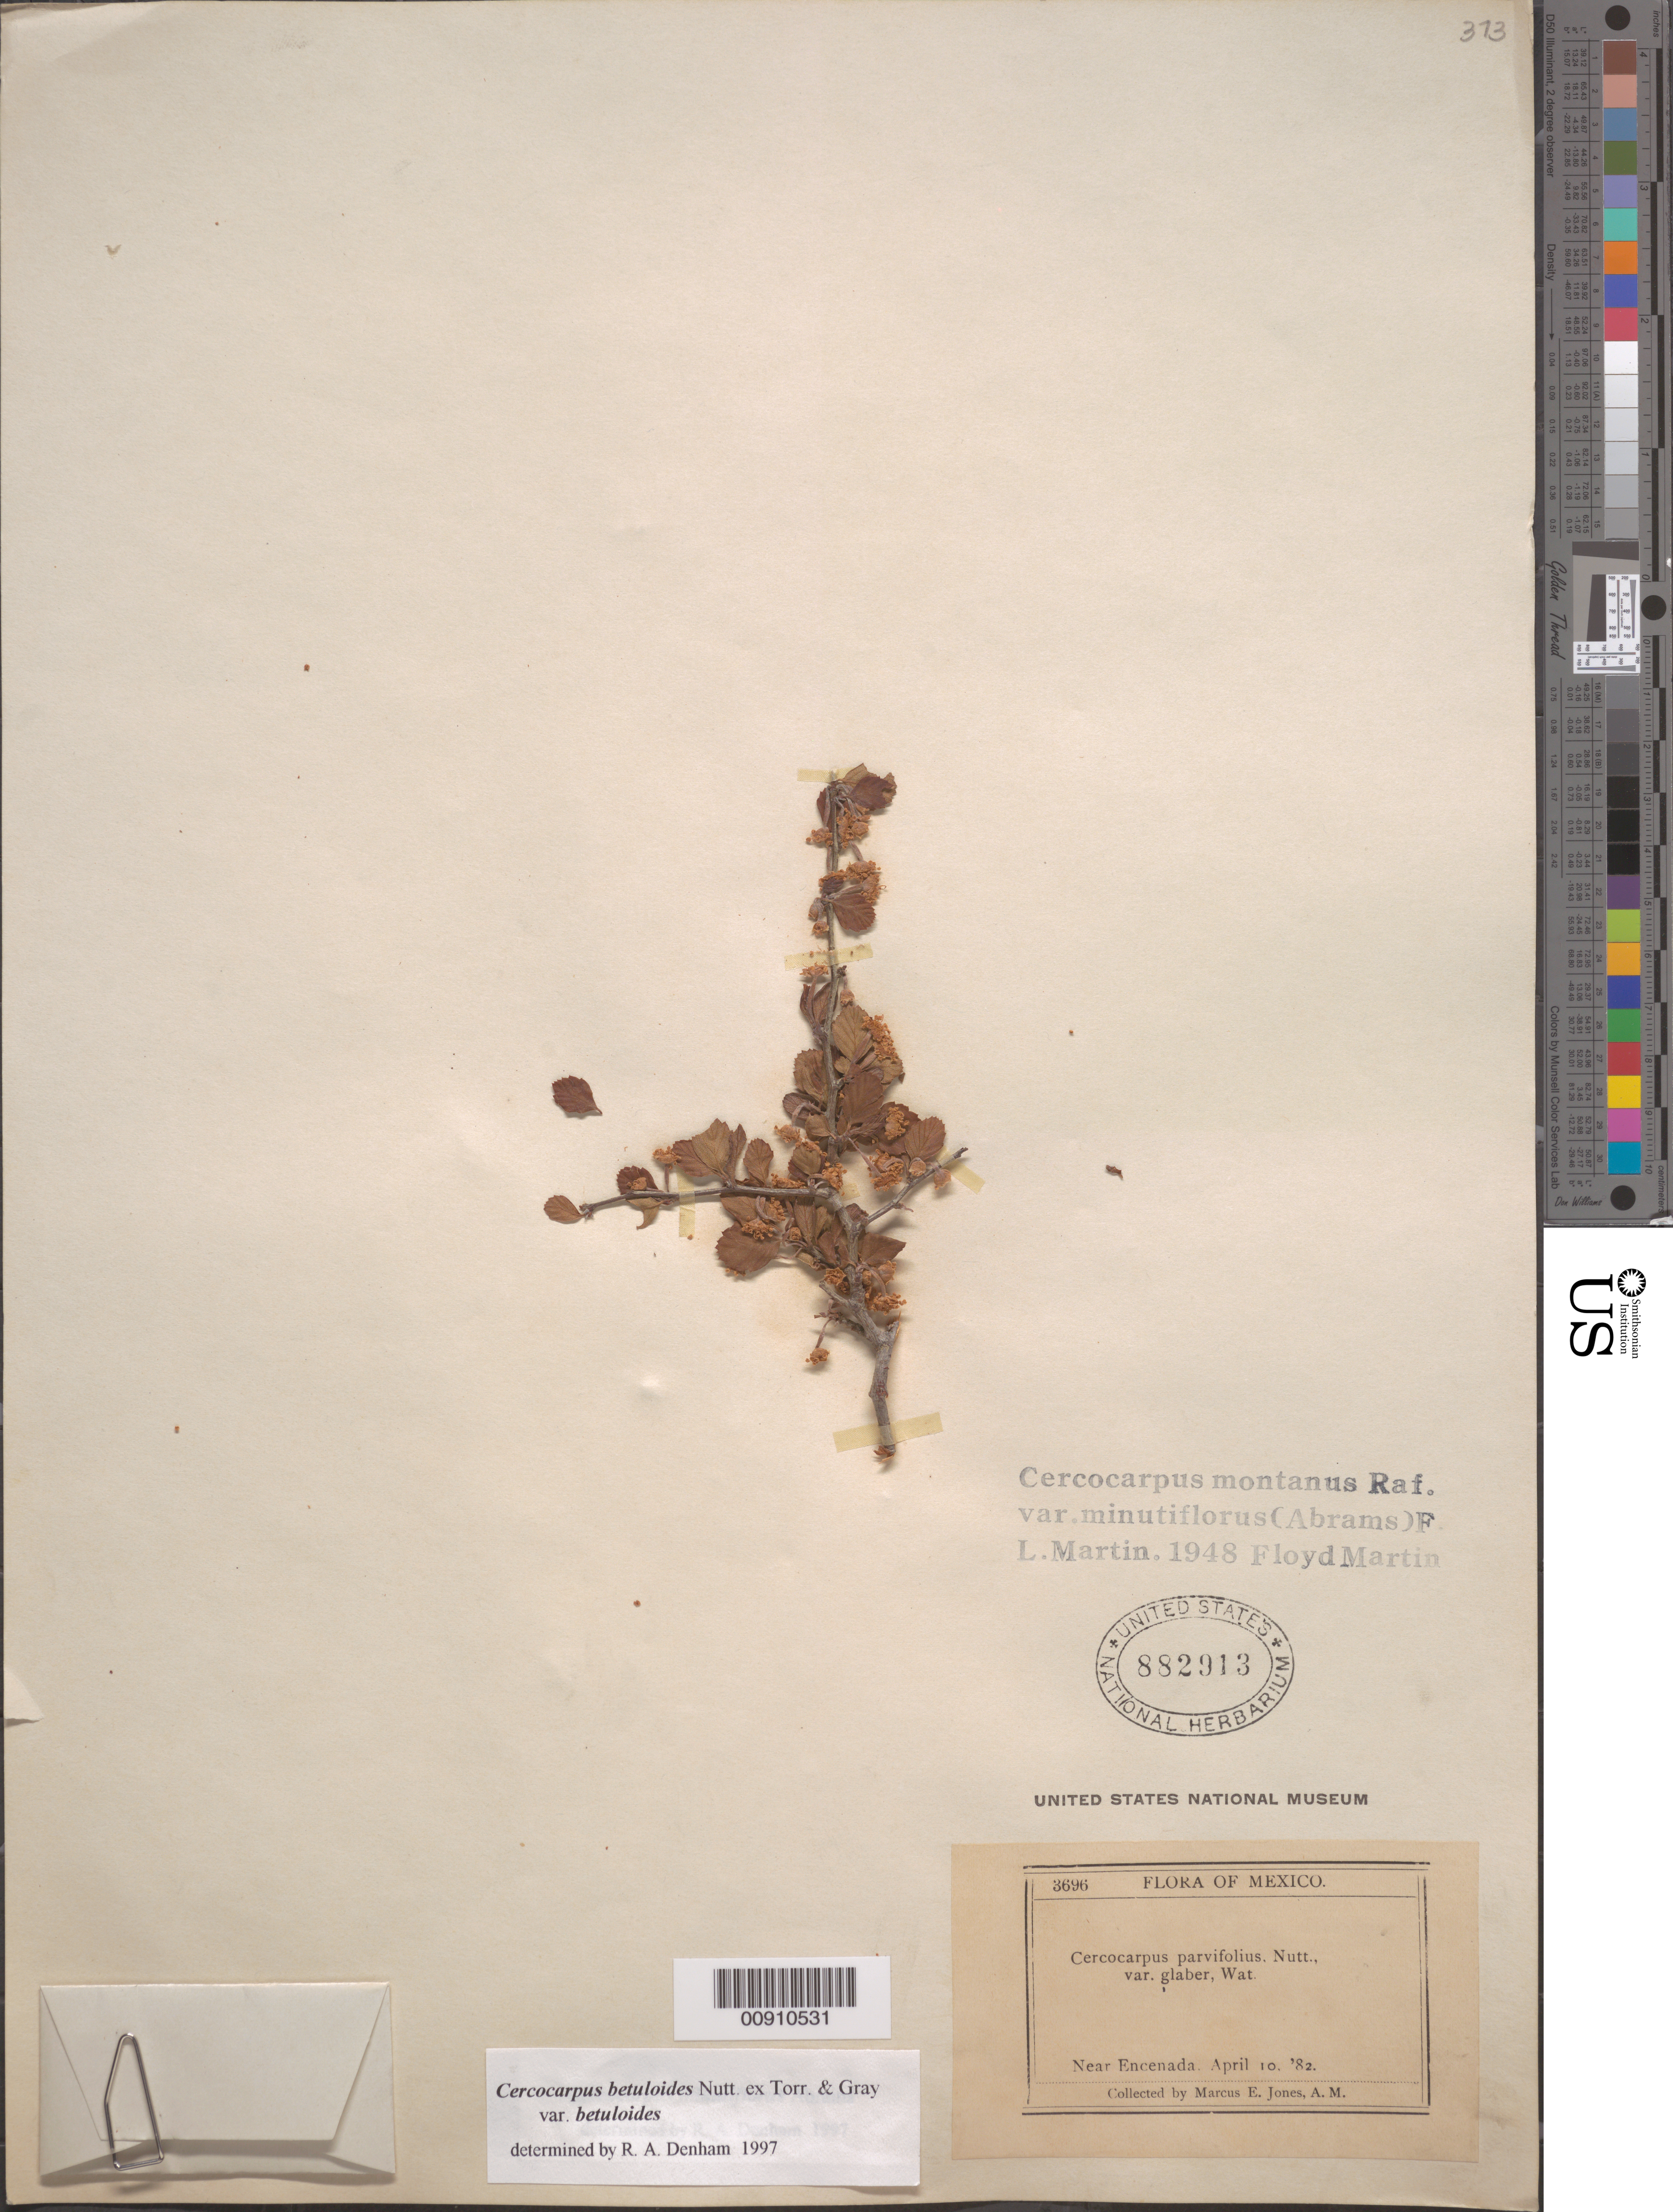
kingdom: Plantae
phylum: Tracheophyta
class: Magnoliopsida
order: Rosales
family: Rosaceae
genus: Cercocarpus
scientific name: Cercocarpus betuloides var. betuloides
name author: Nutt.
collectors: M. E. Jones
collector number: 3696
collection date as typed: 10 Apr 1882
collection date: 1882-04-10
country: Mexico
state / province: Baja California Norte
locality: Near Encenada [sic].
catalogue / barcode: US 882913